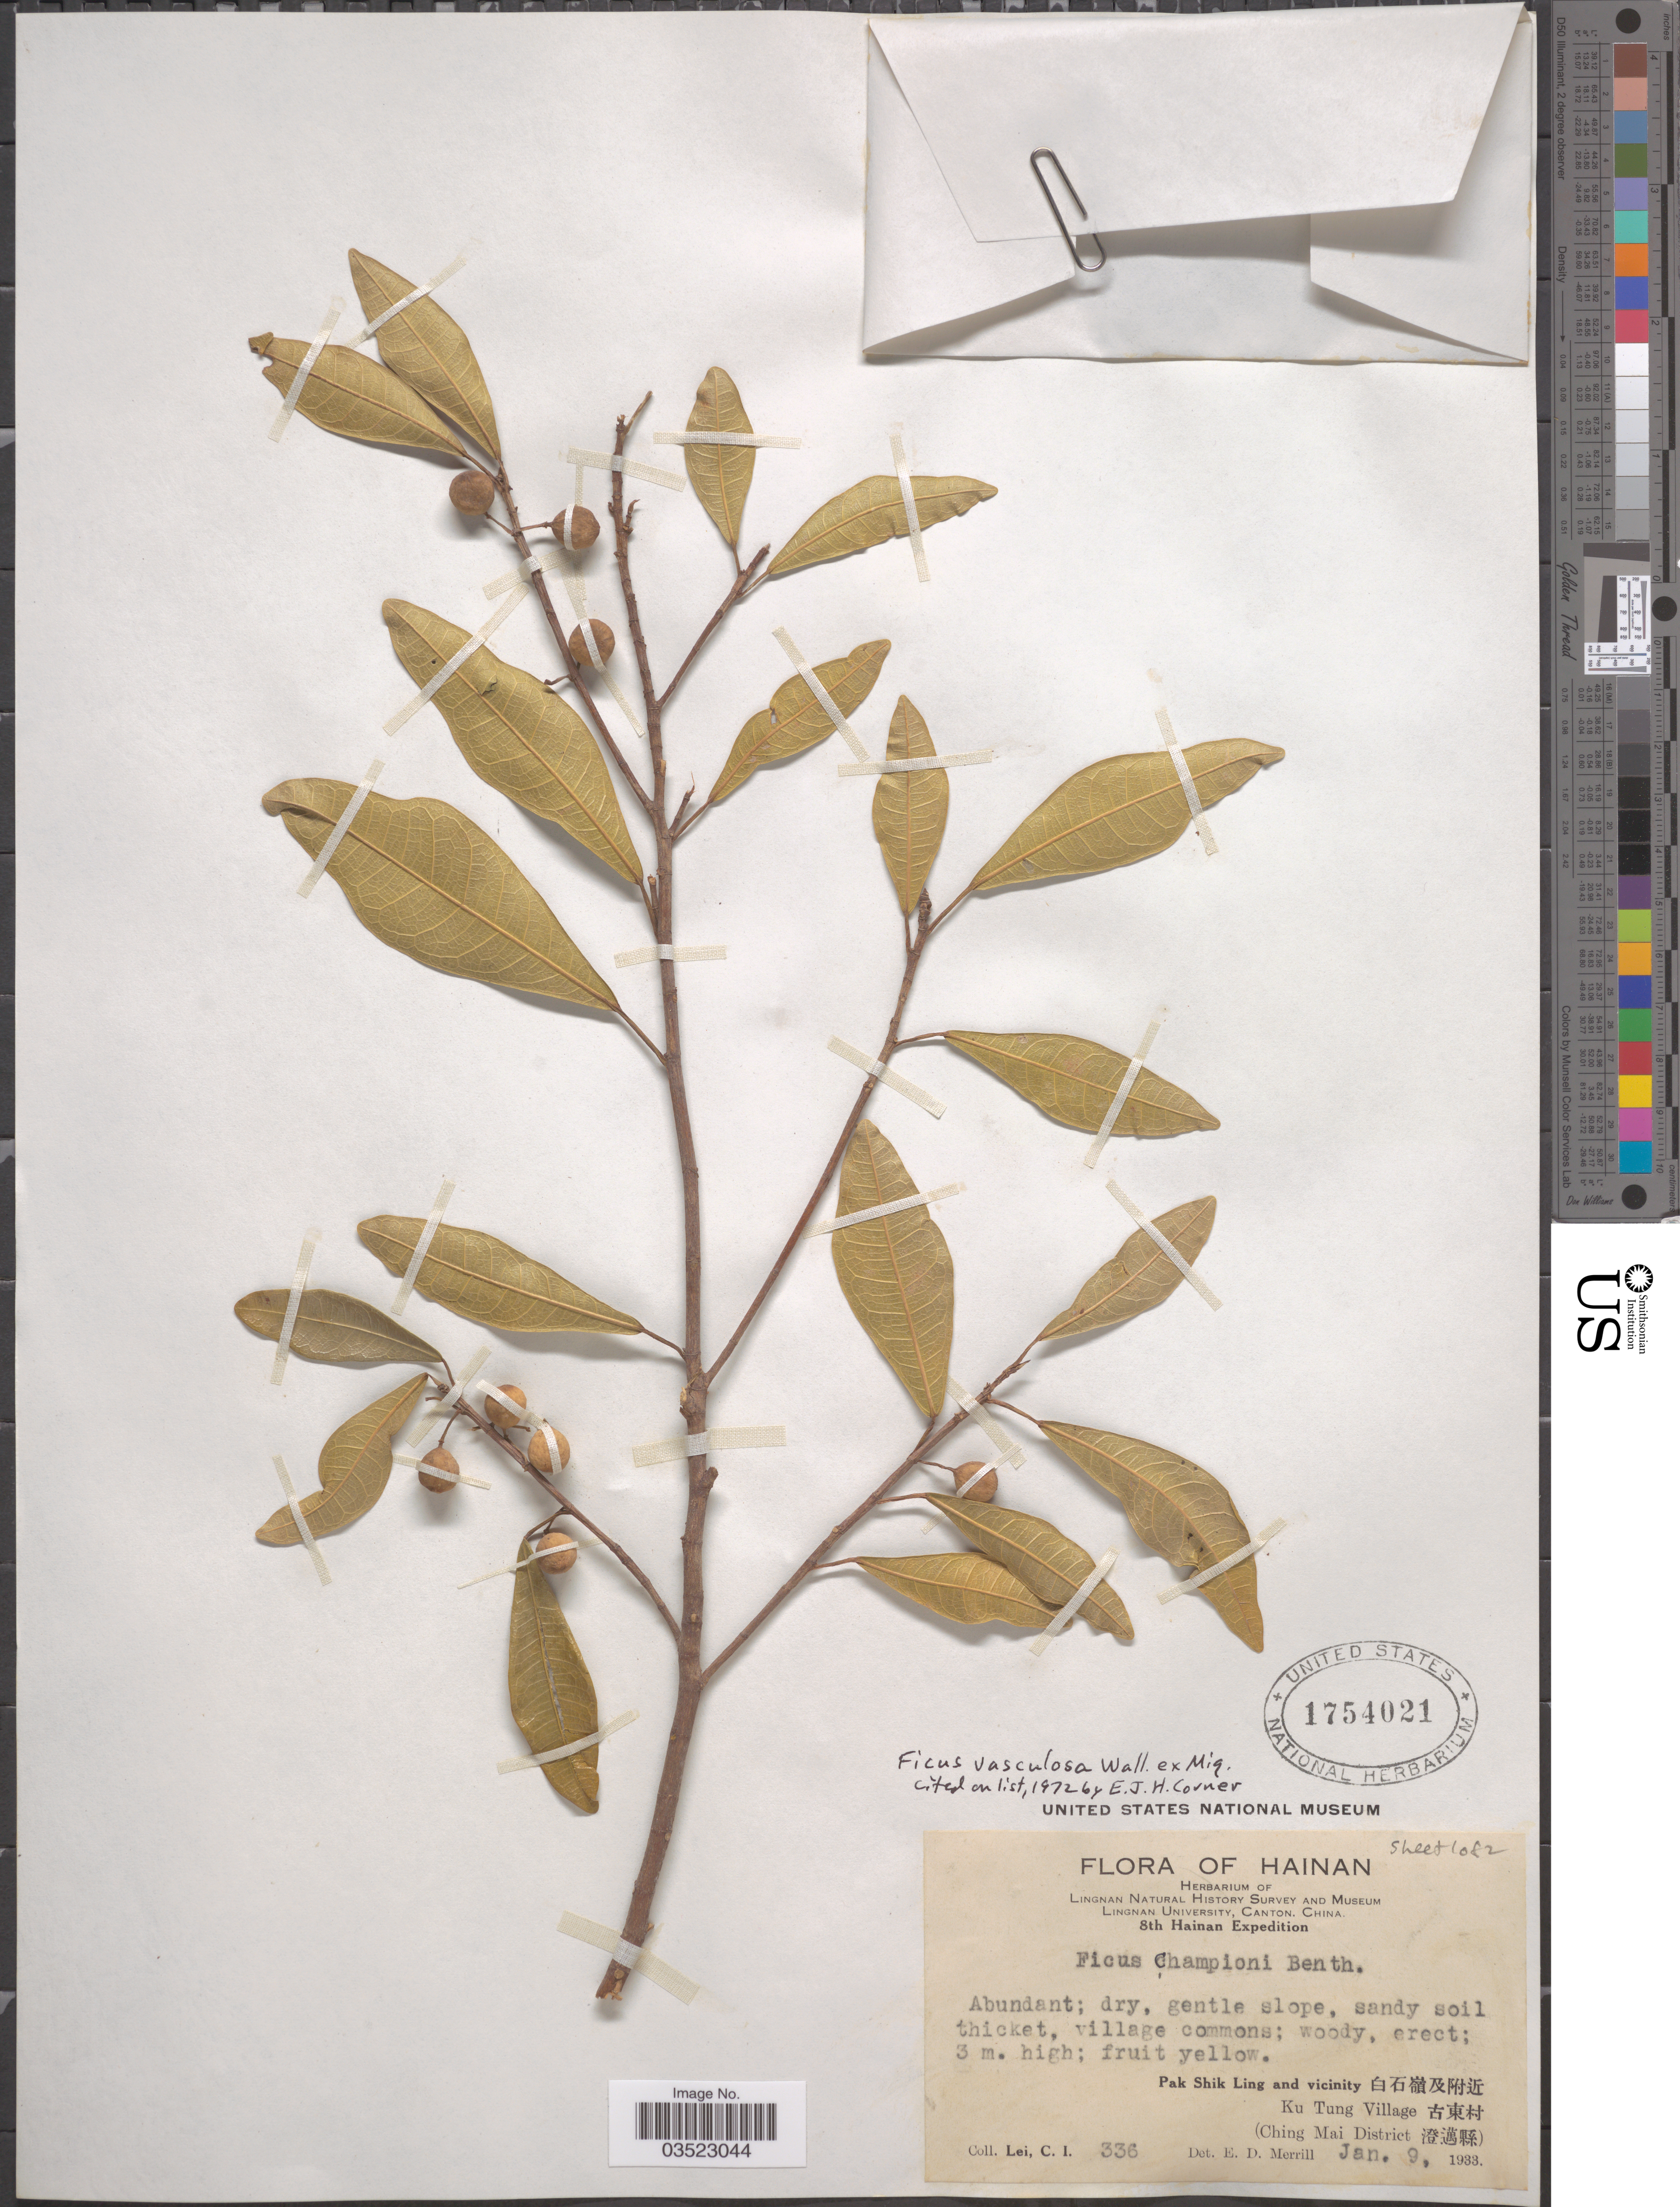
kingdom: Plantae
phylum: Tracheophyta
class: Magnoliopsida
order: Rosales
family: Moraceae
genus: Ficus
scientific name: Ficus vasculosa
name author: Wall. ex Miq.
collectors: C. I. Lei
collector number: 336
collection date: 1933-01-09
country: China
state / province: Hainan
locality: Lingnan Natural History Survey and Museum Lingnan University, Canton, China. 8th Hainan Expedition. Pak Shik Ling and vicinity X. Ku Tung Village X. (Ching Mai District X).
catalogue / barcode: US 1754021